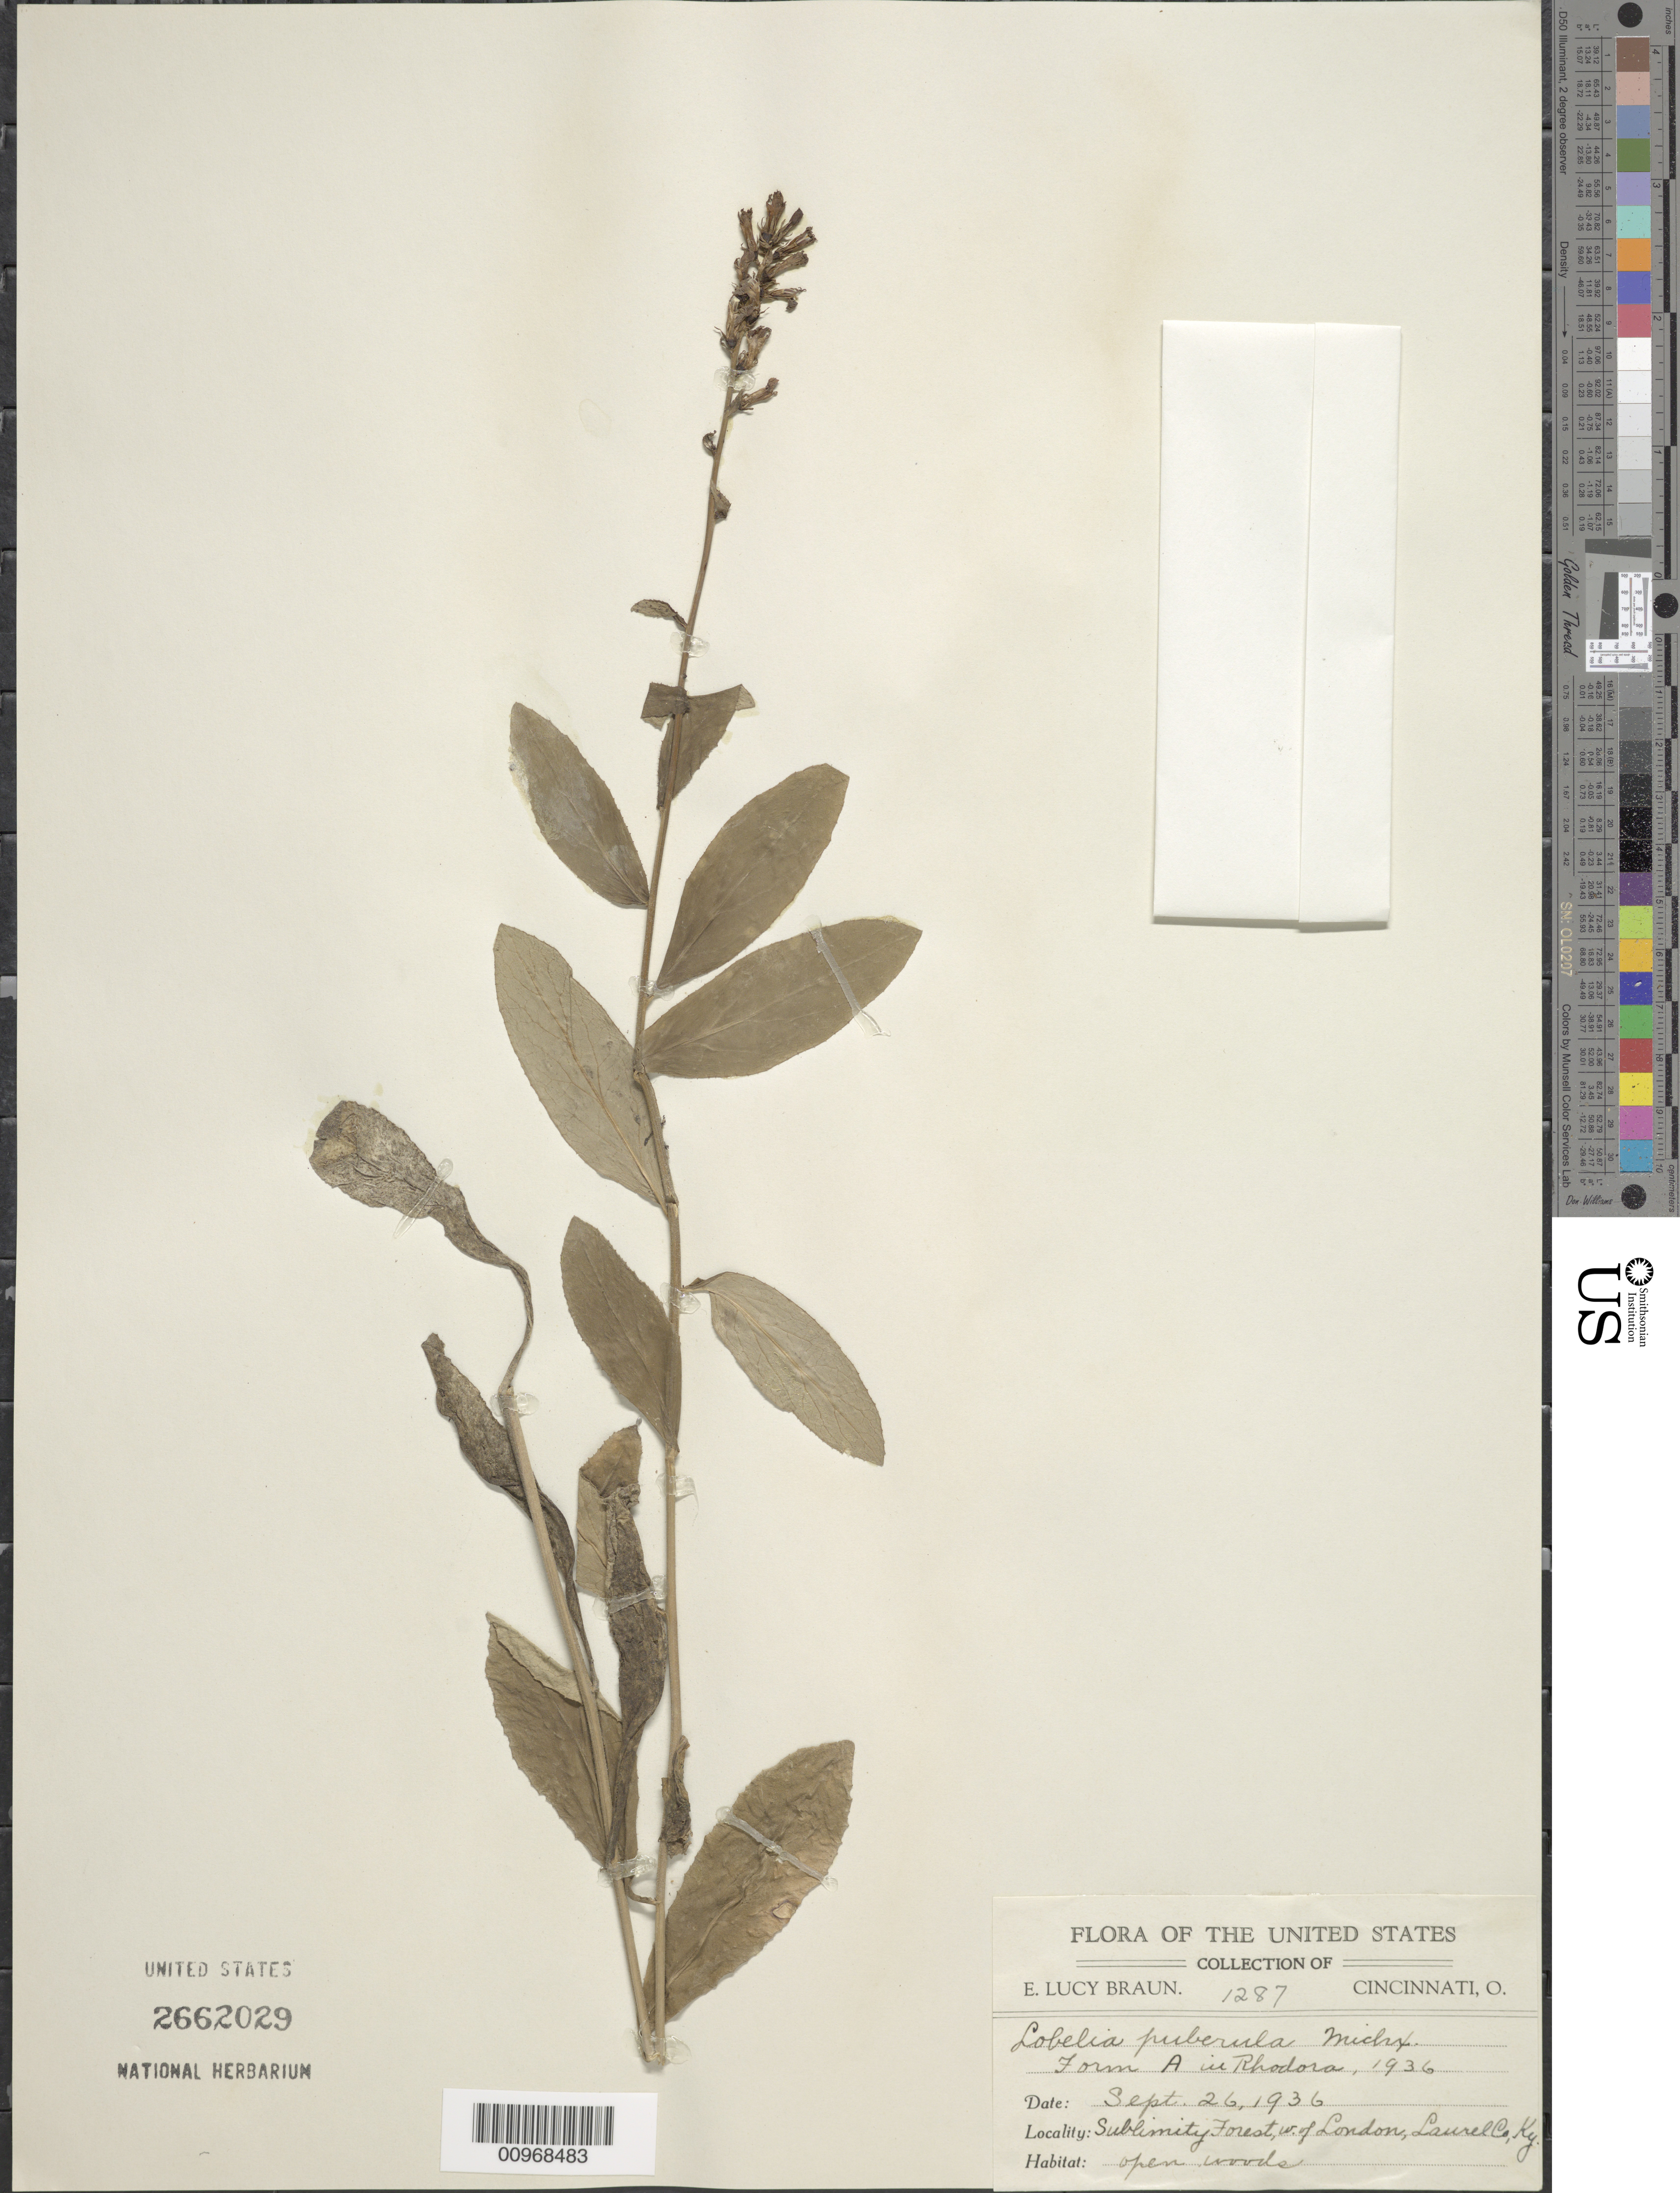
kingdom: Plantae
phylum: Tracheophyta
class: Magnoliopsida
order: Asterales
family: Campanulaceae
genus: Lobelia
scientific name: Lobelia puberula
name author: Michx.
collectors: L. E. Braun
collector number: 1287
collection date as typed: Sept. 26, 1936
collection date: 1936-09-26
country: United States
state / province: Kentucky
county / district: Laurel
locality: Sublimity Forest, w. of London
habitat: open woods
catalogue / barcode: US 2662029